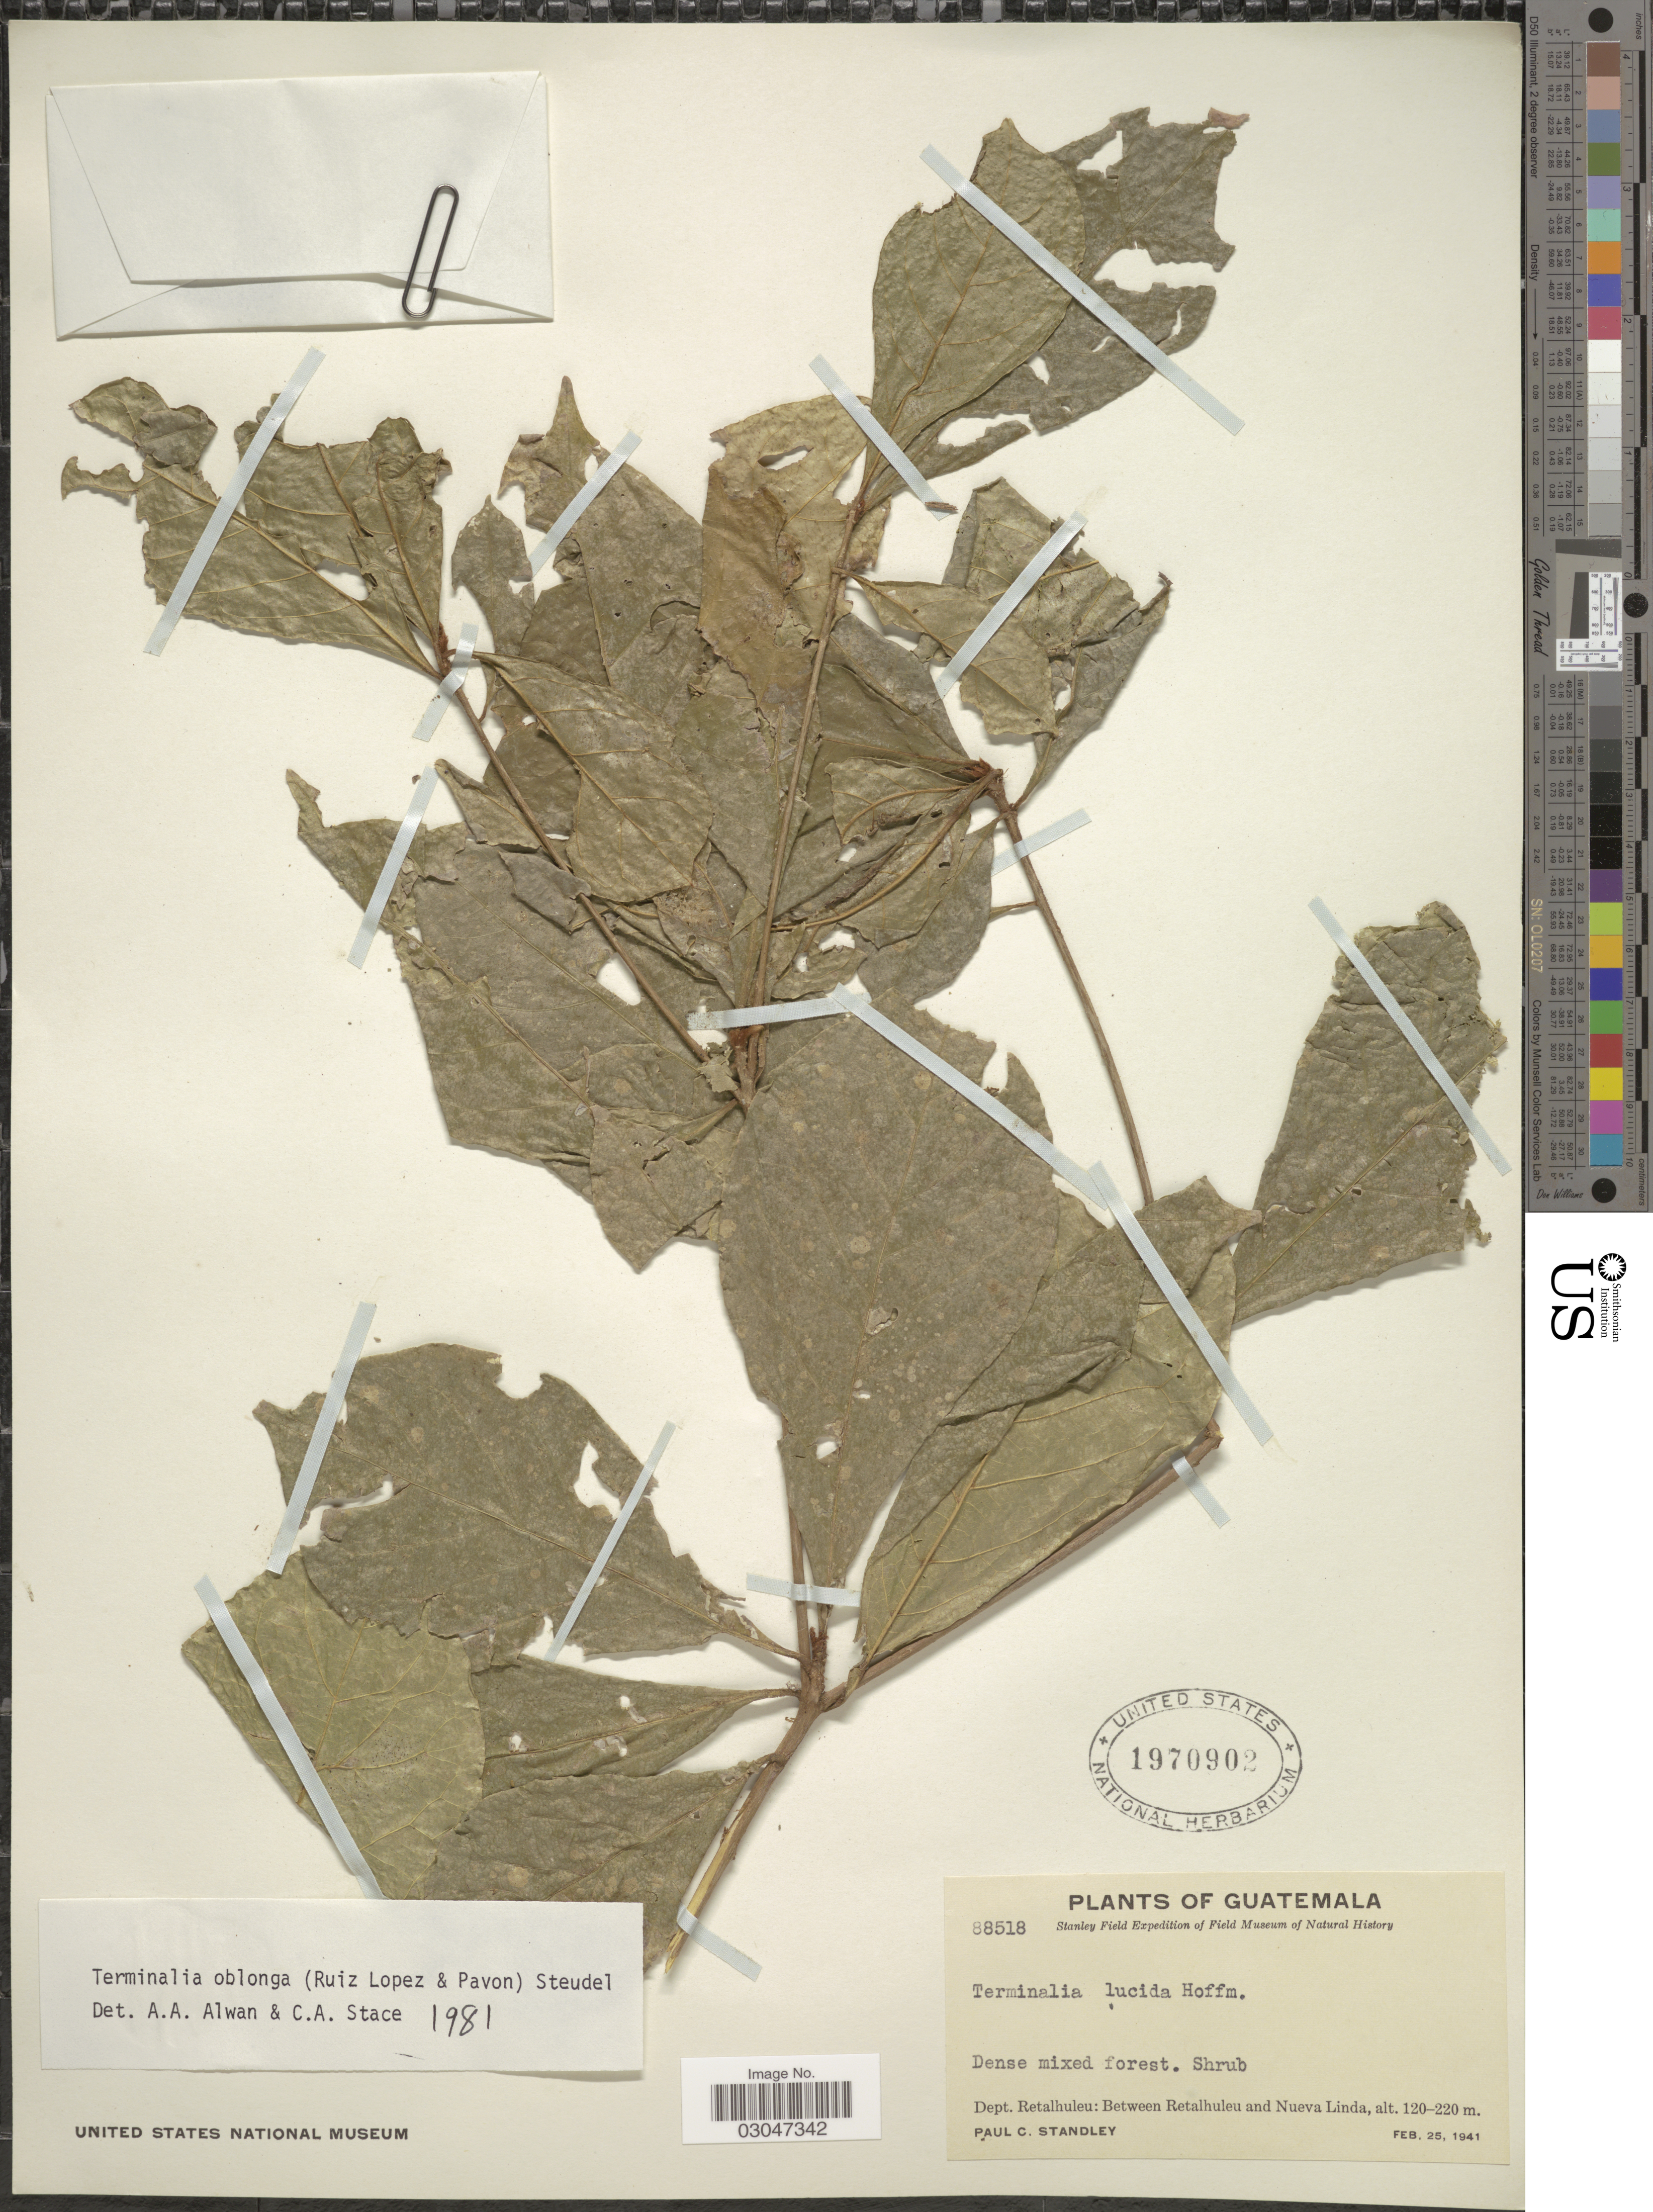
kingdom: Plantae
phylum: Tracheophyta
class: Magnoliopsida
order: Myrtales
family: Combretaceae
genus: Terminalia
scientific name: Terminalia oblonga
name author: (Ruiz & Pav.) Steud.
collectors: P. C. Standley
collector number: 88518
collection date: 1941-02-25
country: Guatemala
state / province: Retalhuleu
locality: Dept. Retalhuleu: Between Retalhuleu and Nueva Linda.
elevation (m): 120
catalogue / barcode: US 1970902